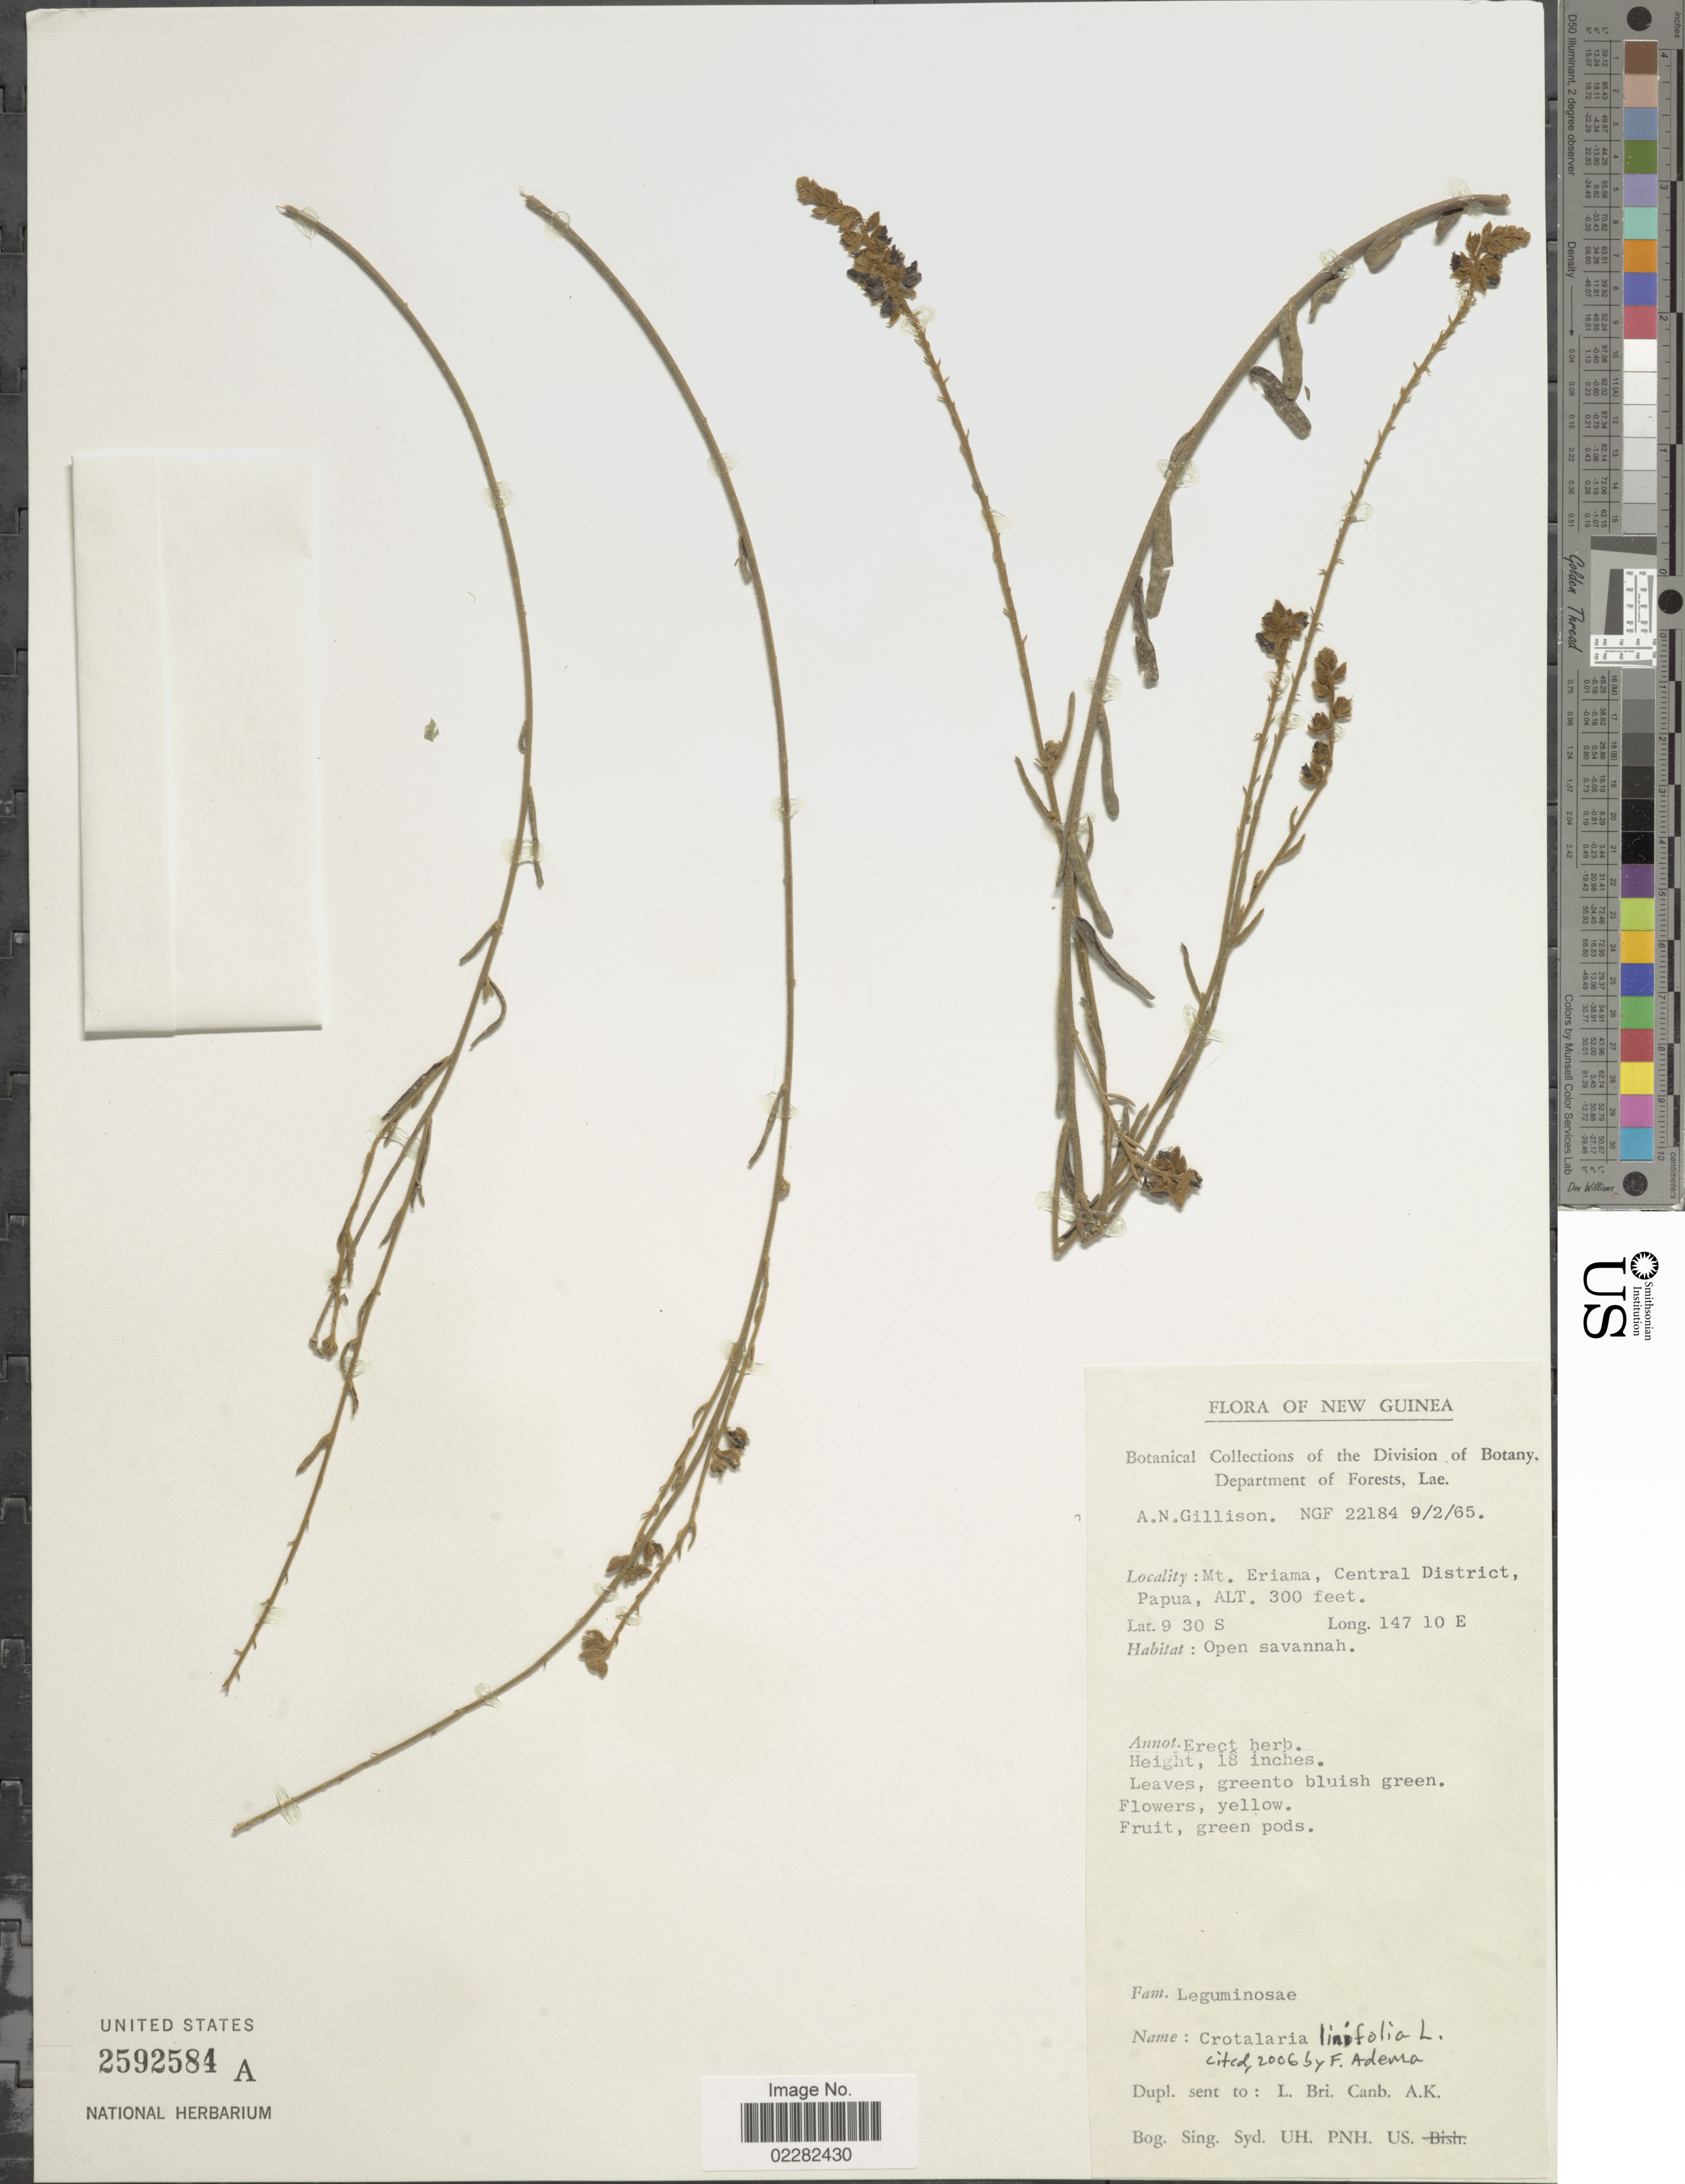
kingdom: Plantae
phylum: Tracheophyta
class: Magnoliopsida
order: Fabales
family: Fabaceae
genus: Crotalaria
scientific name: Crotalaria linifolia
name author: L. f.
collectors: A. Gillison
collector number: NGF22184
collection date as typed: Transcribed d/m/y: 9/2/65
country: Papua New Guinea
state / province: Central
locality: Mt. Eriama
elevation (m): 91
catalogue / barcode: US 2592584A